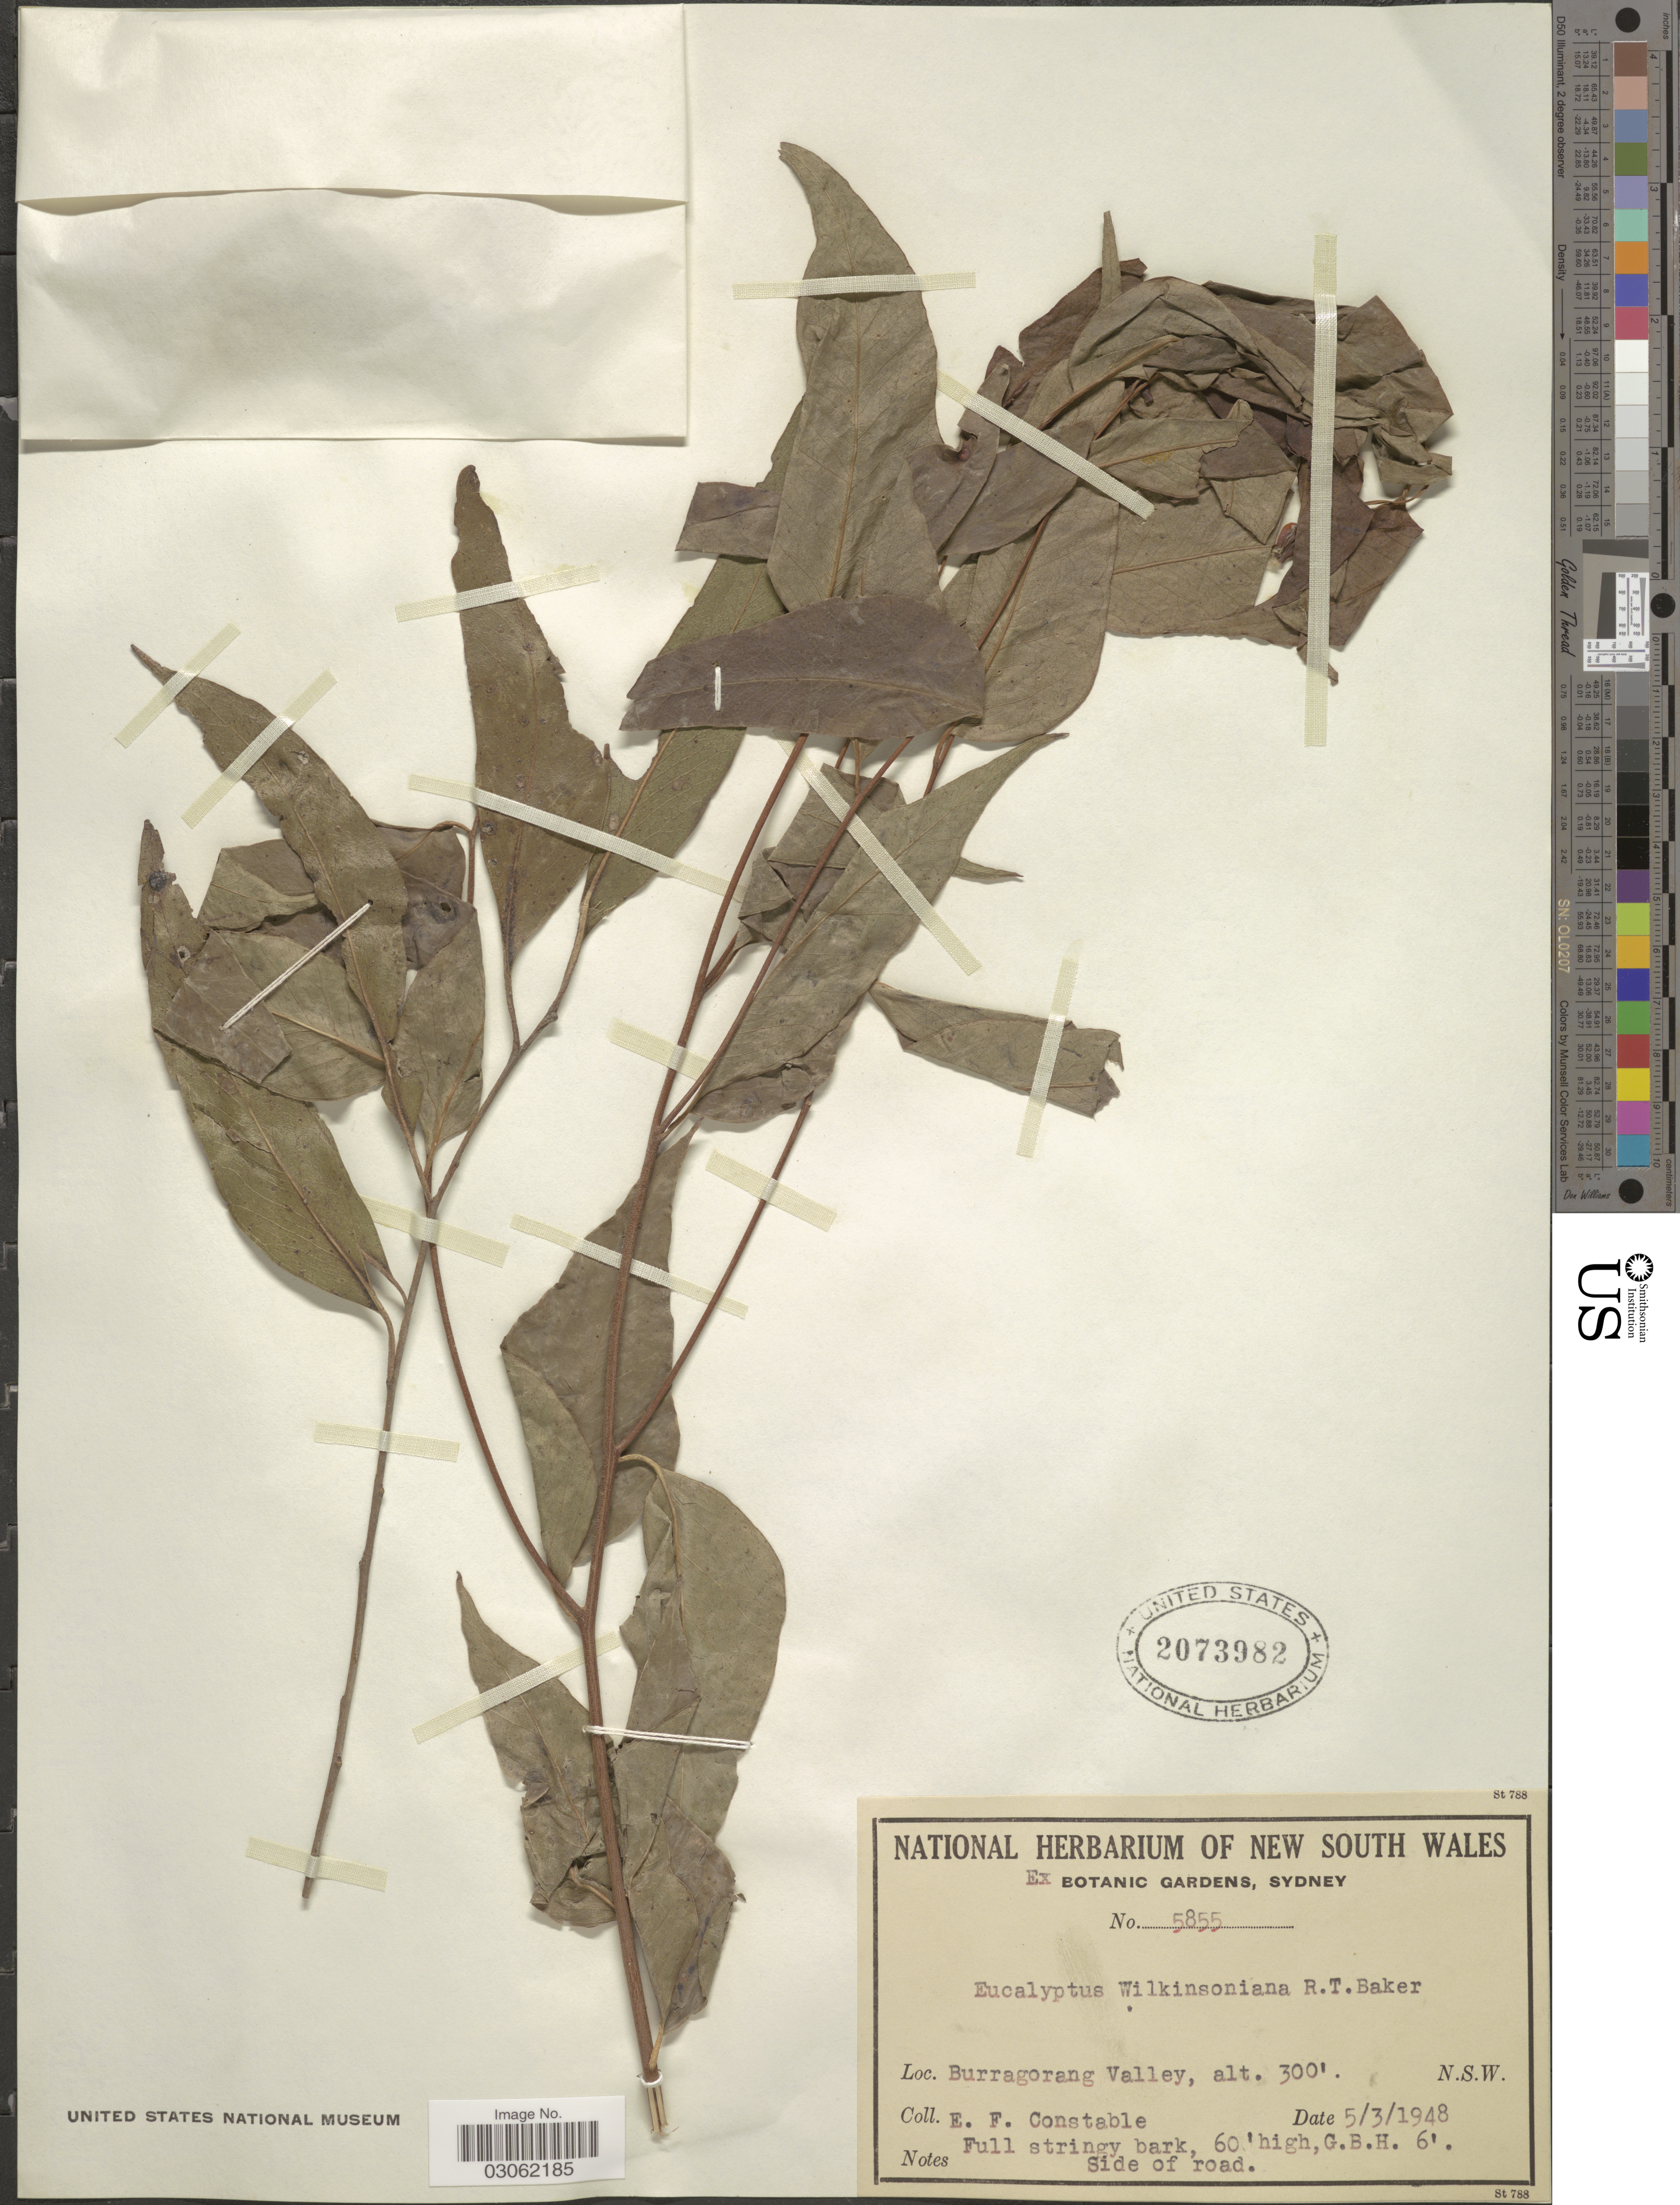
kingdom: Plantae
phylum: Tracheophyta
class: Magnoliopsida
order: Myrtales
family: Myrtaceae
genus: Eucalyptus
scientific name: Eucalyptus wilkinsoniana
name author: R.T. Baker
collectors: E. F. Constable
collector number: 5855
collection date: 1948-03-05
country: Australia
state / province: New South Wales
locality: Burragorang Valley. N. S. W.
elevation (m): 91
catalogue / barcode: US 2073982